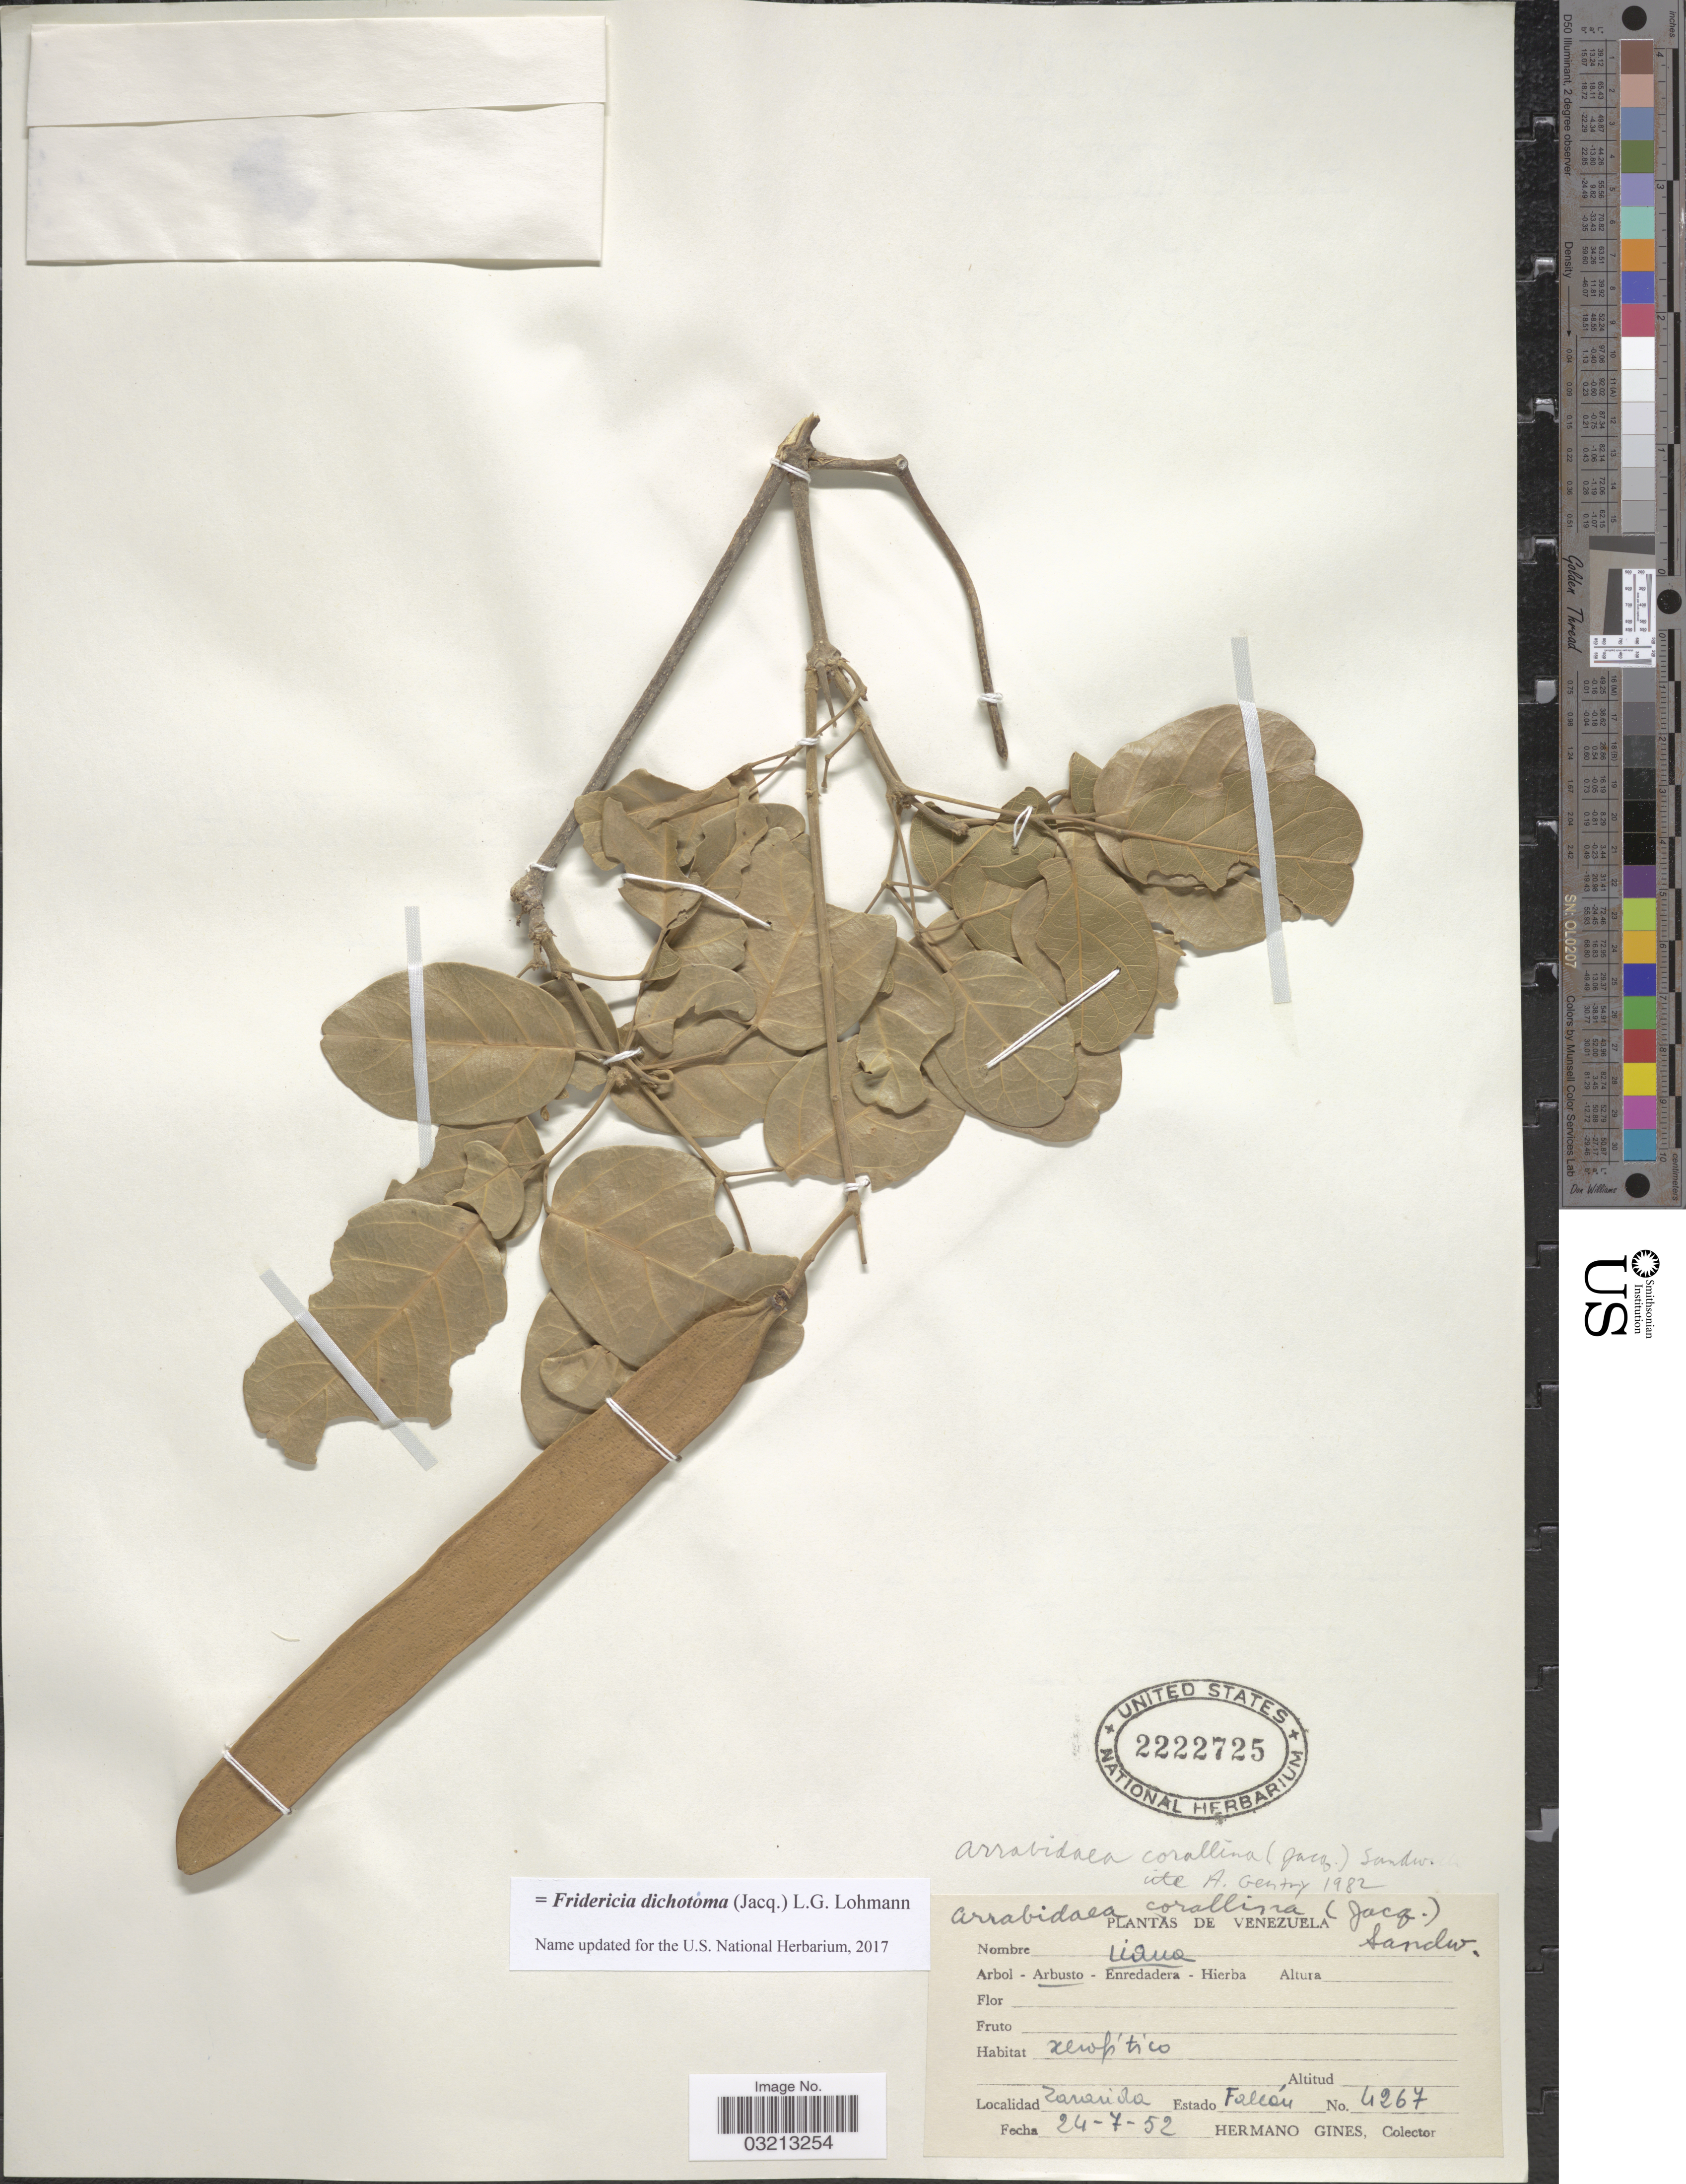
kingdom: Plantae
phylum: Tracheophyta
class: Magnoliopsida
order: Lamiales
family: Bignoniaceae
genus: Fridericia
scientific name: Fridericia dichotoma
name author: (Jacq.) L.G. Lohmann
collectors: Bro. Gines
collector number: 4267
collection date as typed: Transcribed d/m/y: 24/7/52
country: Venezuela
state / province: Falcón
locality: Zasarida [Zazarida]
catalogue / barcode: US 2222725